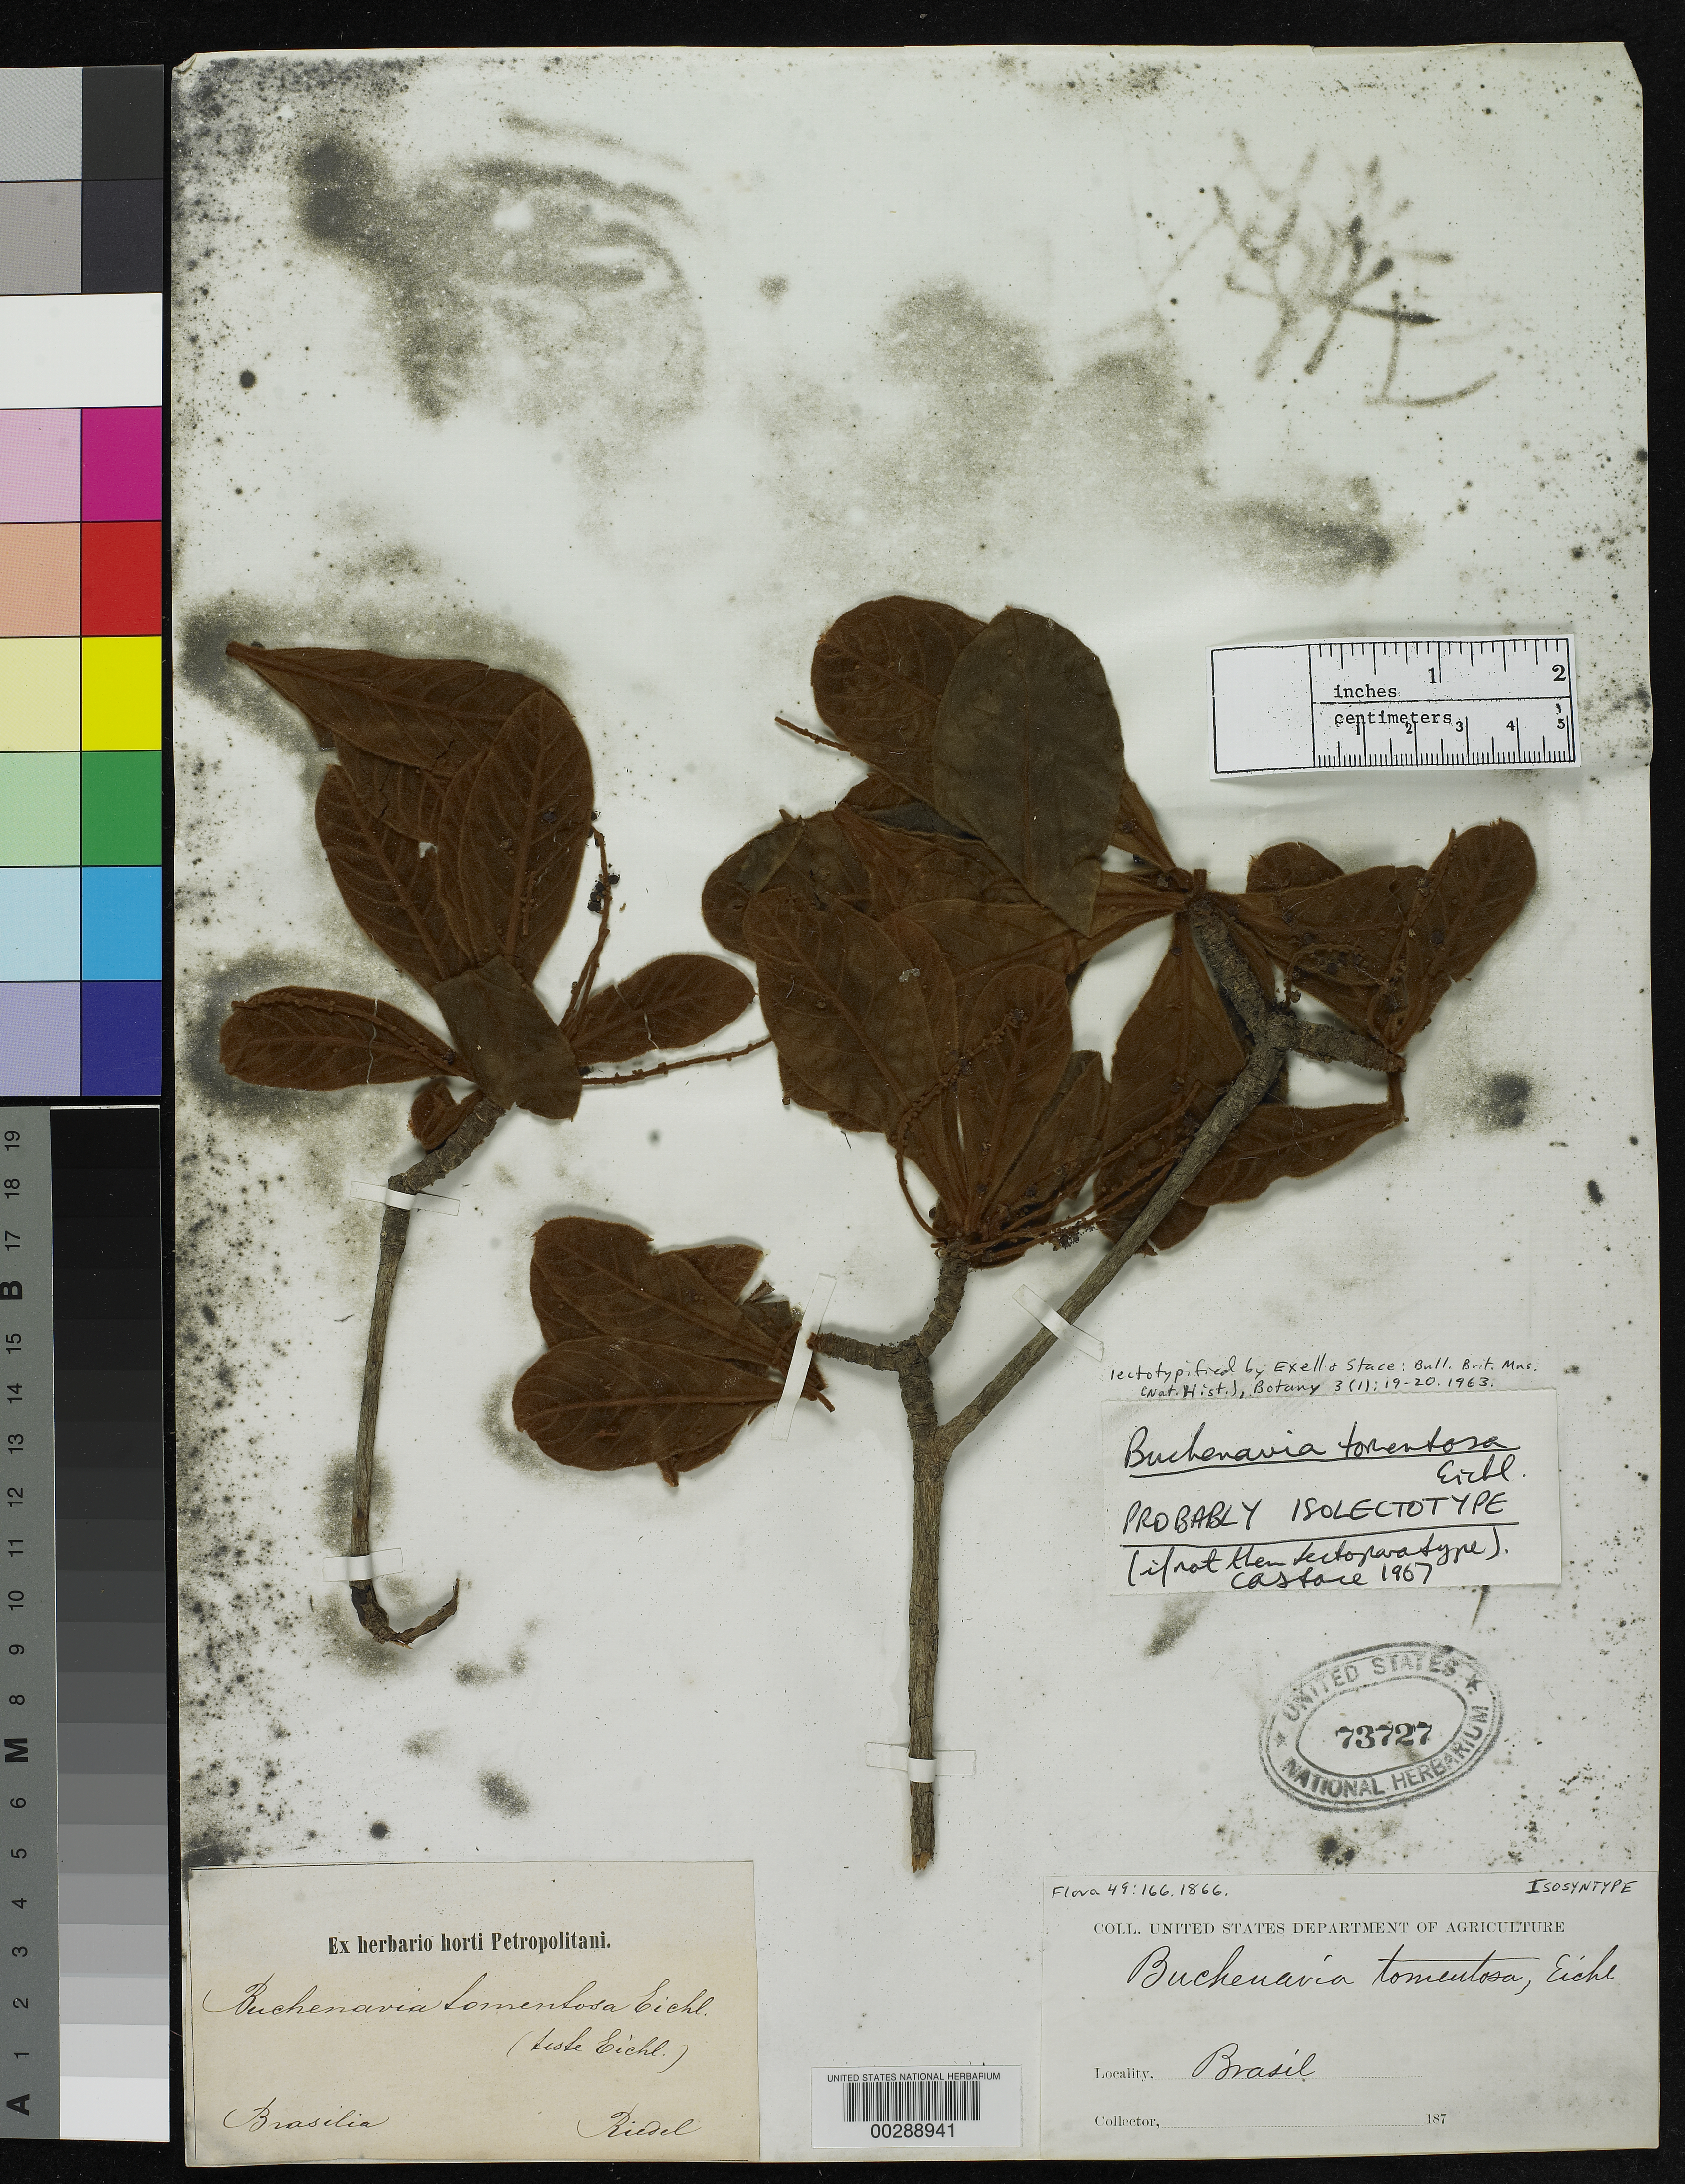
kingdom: Plantae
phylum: Tracheophyta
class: Magnoliopsida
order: Myrtales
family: Combretaceae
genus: Buchenavia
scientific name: Buchenavia tomentosa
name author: Eichler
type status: Isolectotype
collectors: L. Reidel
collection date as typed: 187-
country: Brazil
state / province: Minas Gerais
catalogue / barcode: US 73727